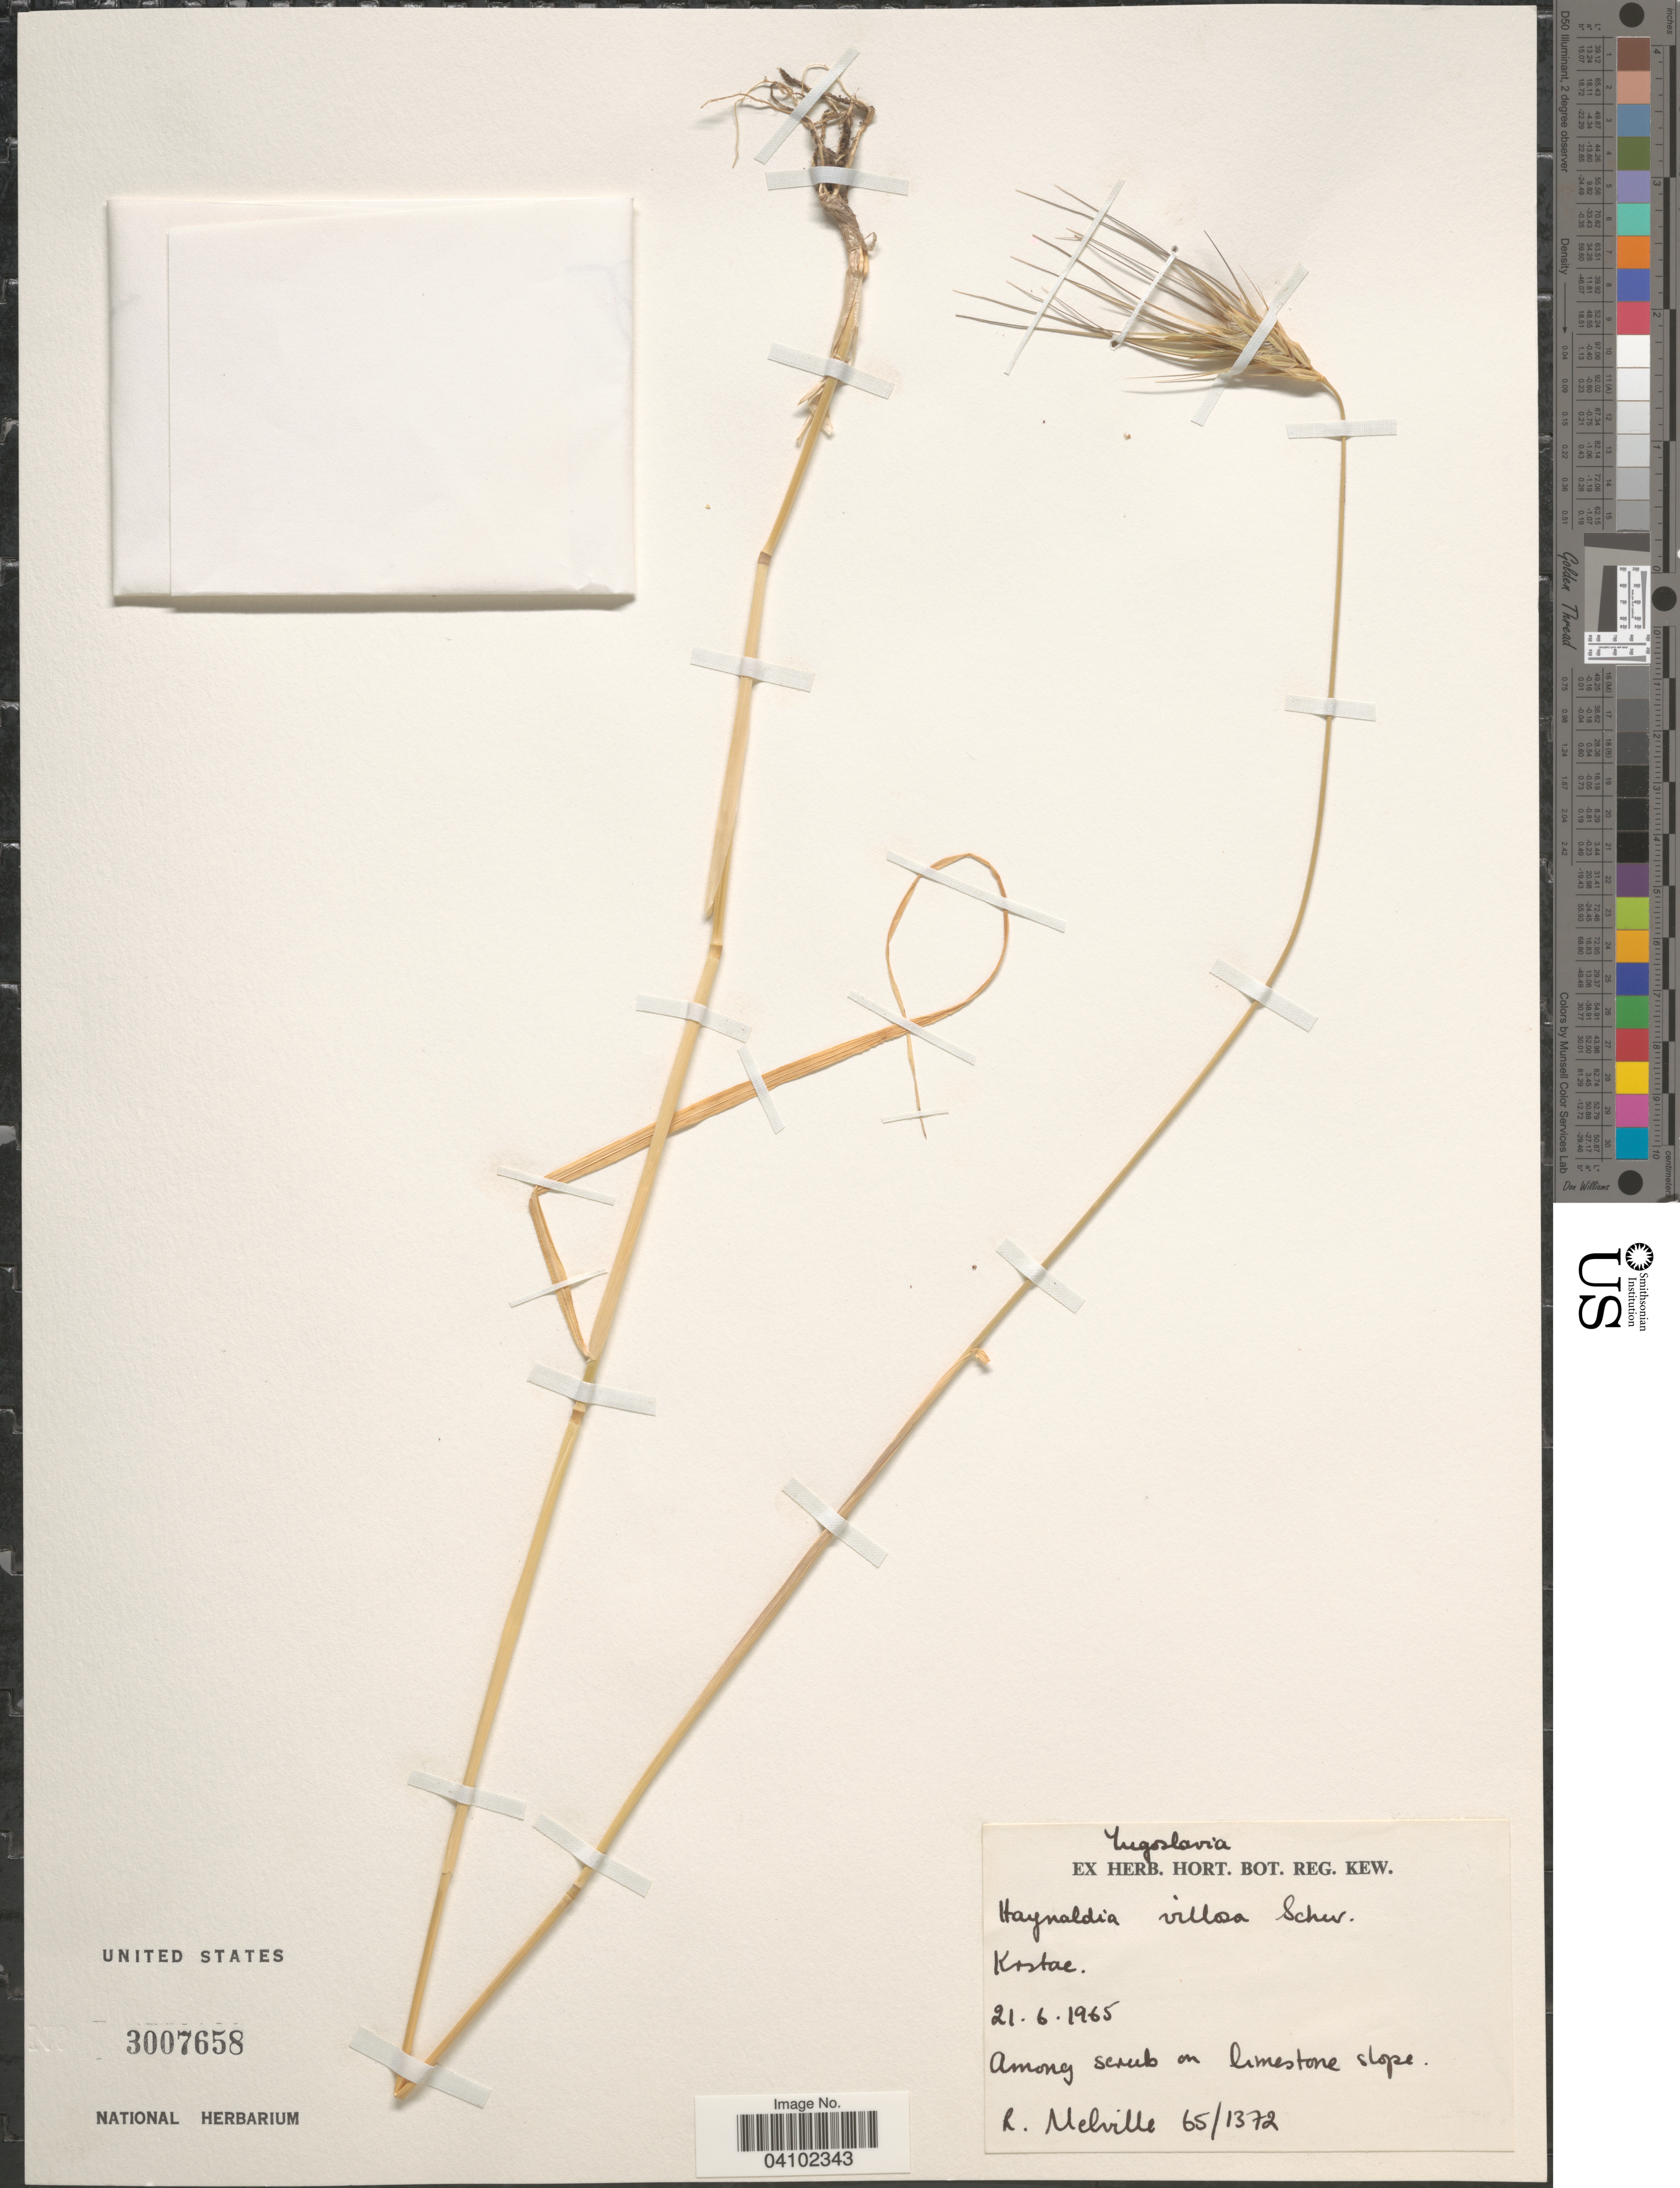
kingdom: Plantae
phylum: Tracheophyta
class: Liliopsida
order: Poales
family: Poaceae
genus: Dasypyrum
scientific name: Dasypyrum villosum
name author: (L.) Candargy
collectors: R. Melville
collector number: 65/1372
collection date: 1965-06-21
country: Yugoslavia [Defunct]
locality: Kostae [interpreted].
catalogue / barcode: US 3007658